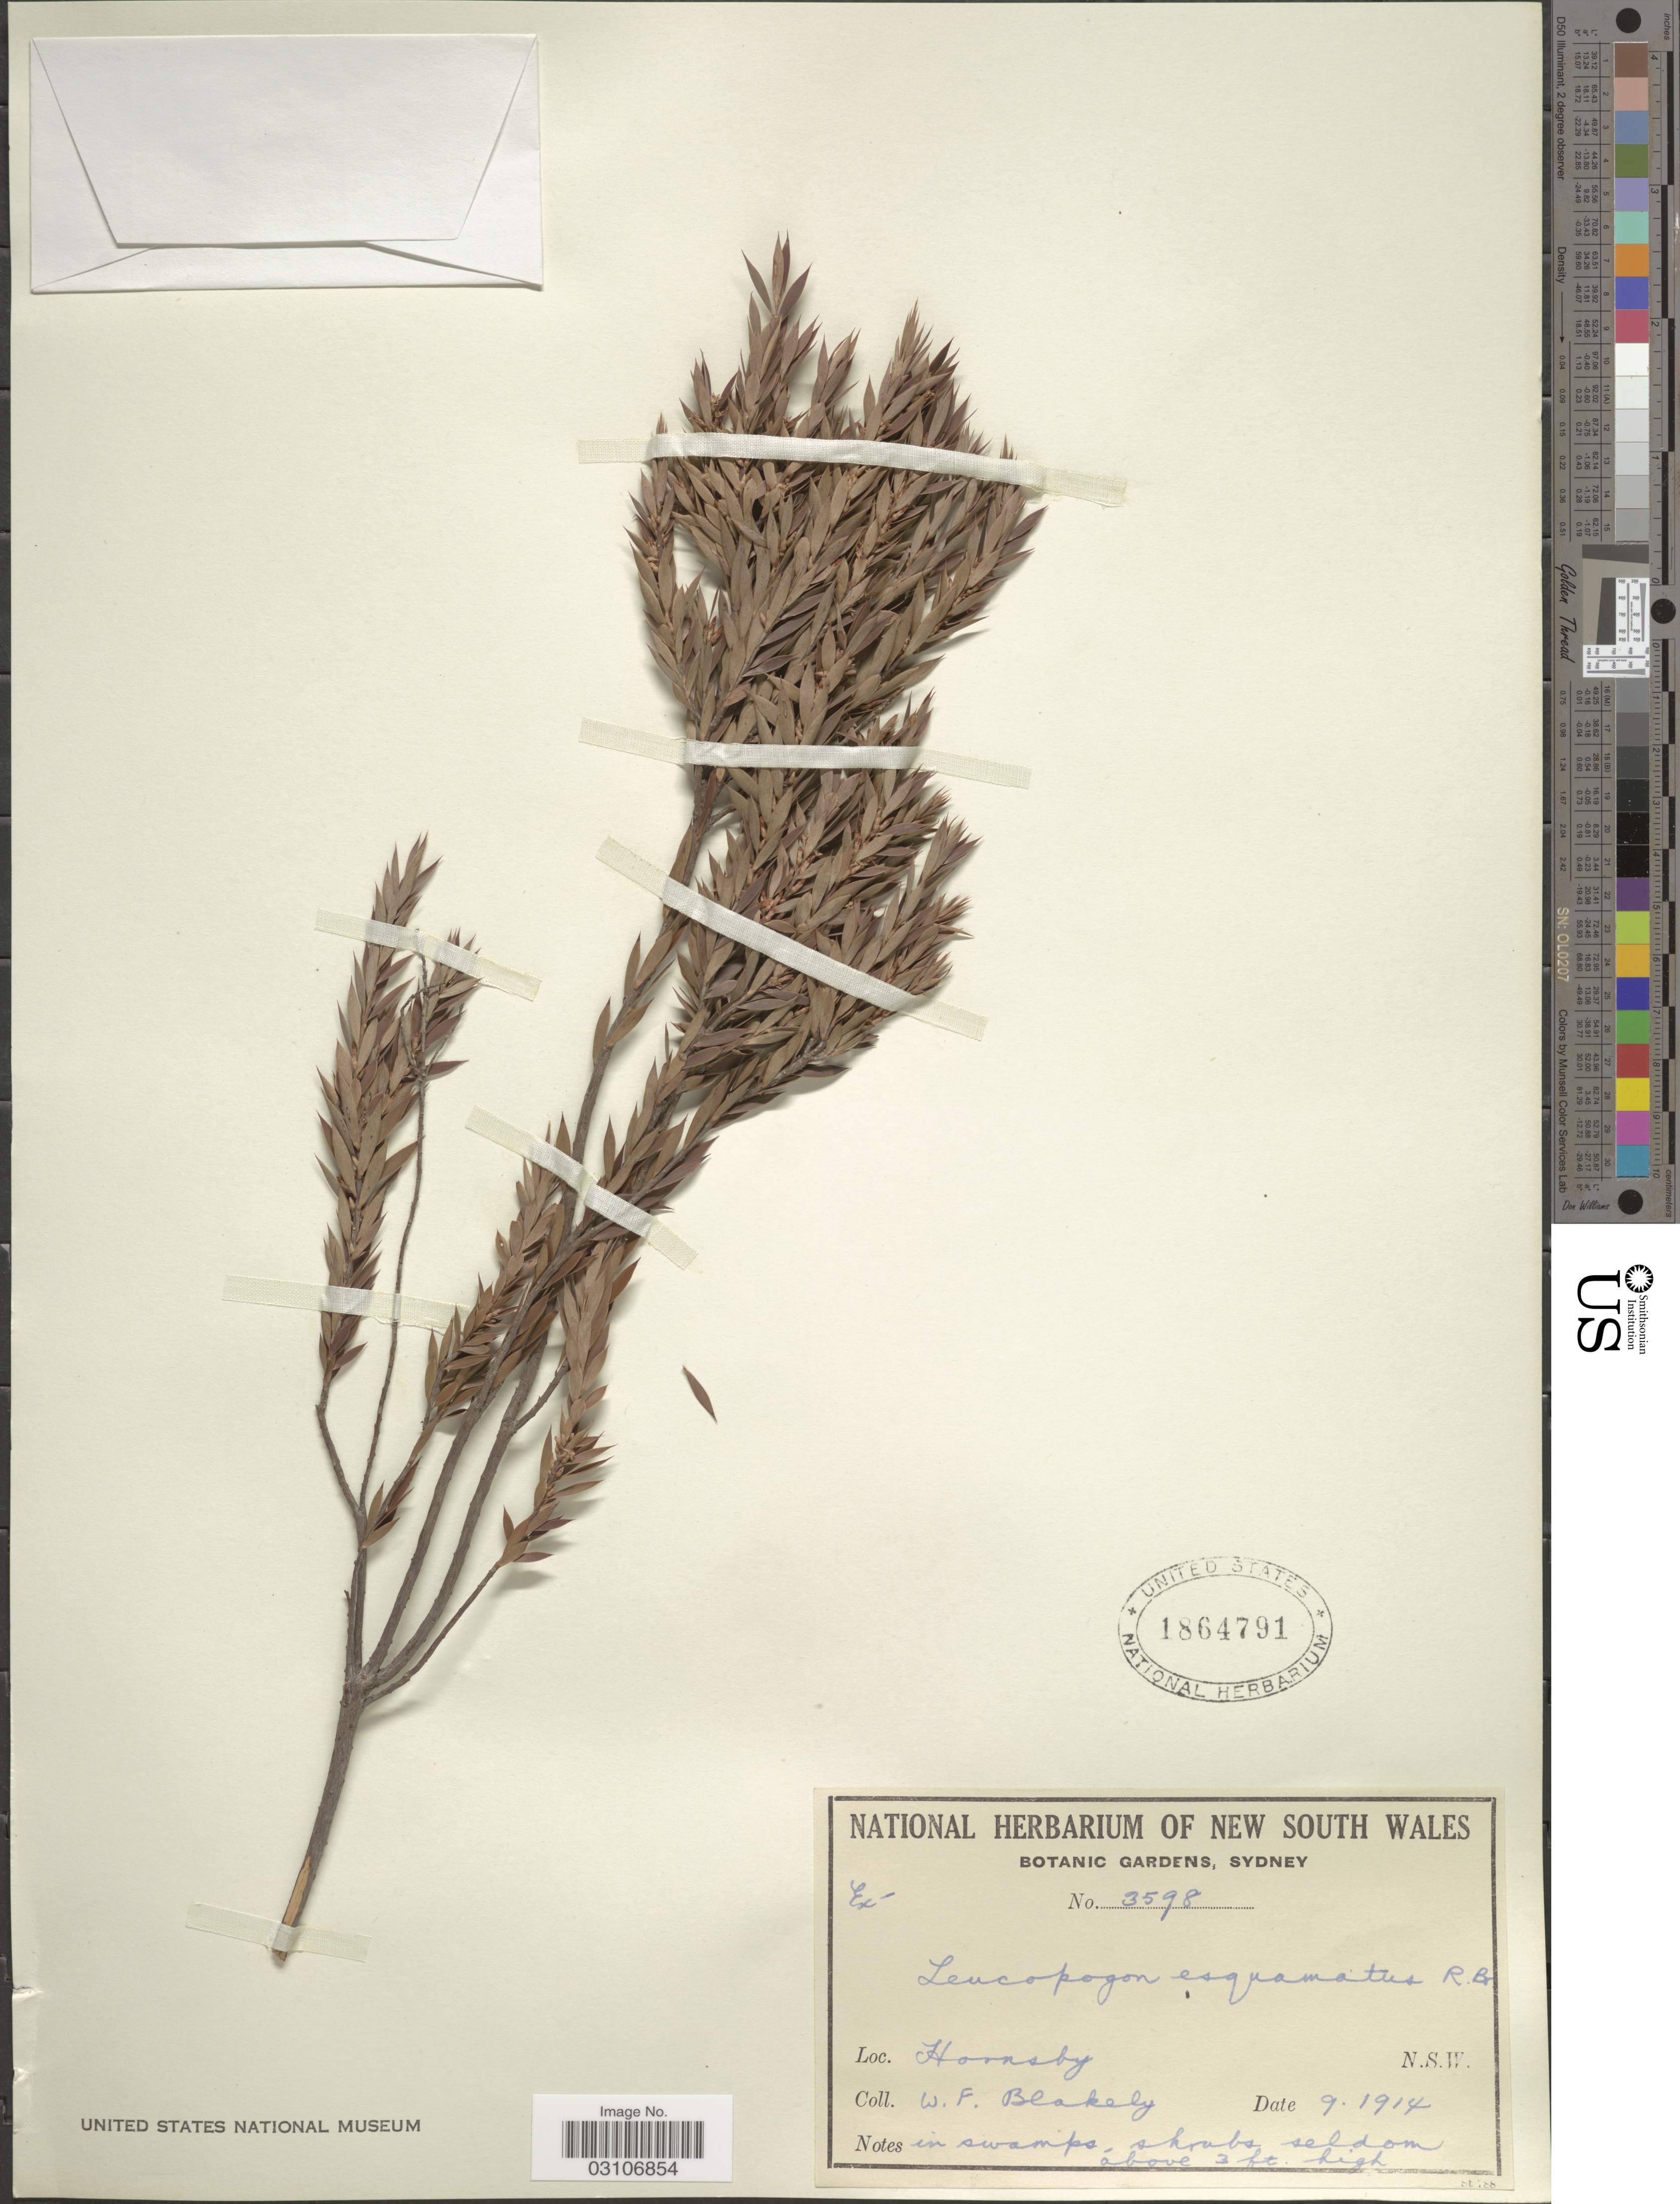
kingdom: Plantae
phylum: Tracheophyta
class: Magnoliopsida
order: Ericales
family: Ericaceae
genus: Leucopogon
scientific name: Leucopogon esquamatus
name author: R. Br.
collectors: W. Blakely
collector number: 3595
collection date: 1914-09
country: Australia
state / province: New South Wales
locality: Hornsby.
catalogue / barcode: US 1864791